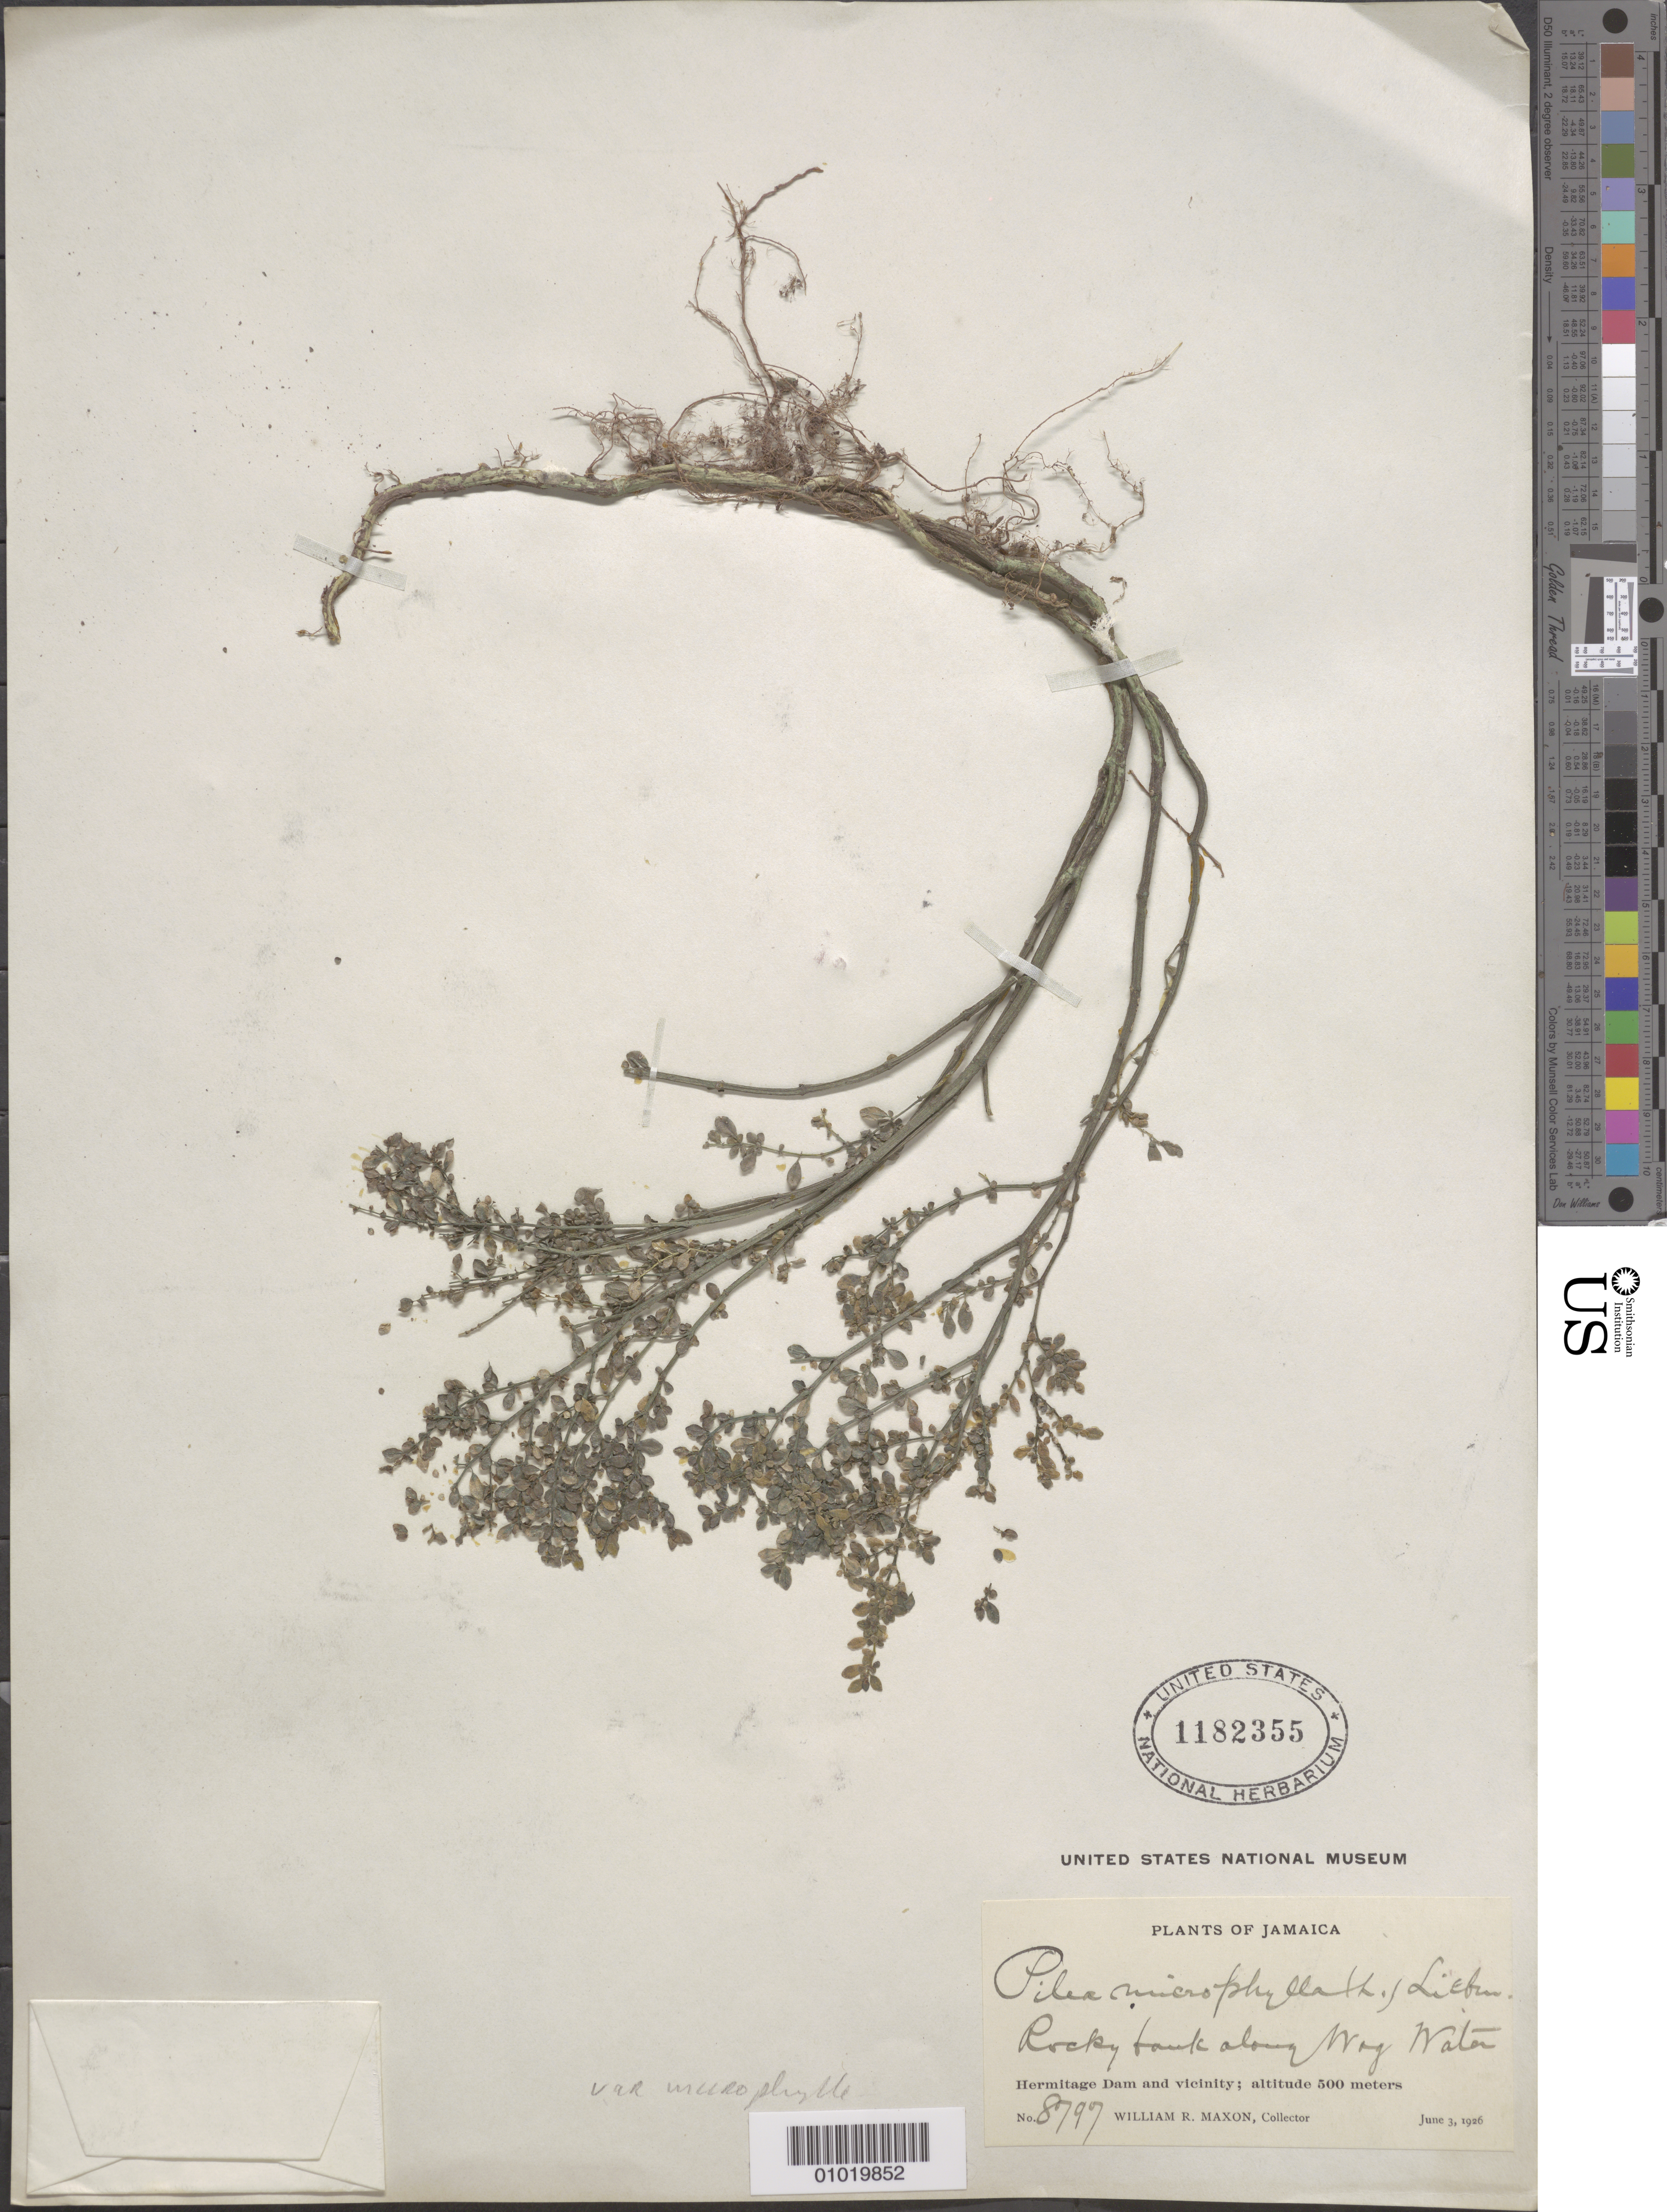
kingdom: Plantae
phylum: Tracheophyta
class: Magnoliopsida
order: Rosales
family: Urticaceae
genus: Pilea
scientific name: Pilea microphylla var. microphylla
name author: (L.) Liebm.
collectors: W. R. Maxon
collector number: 8797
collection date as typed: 03 Jun 1926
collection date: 1926-06-03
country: Jamaica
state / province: Saint Andrew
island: Jamaica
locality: Hermitage Dam and vicinity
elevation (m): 500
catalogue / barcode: US 1182355